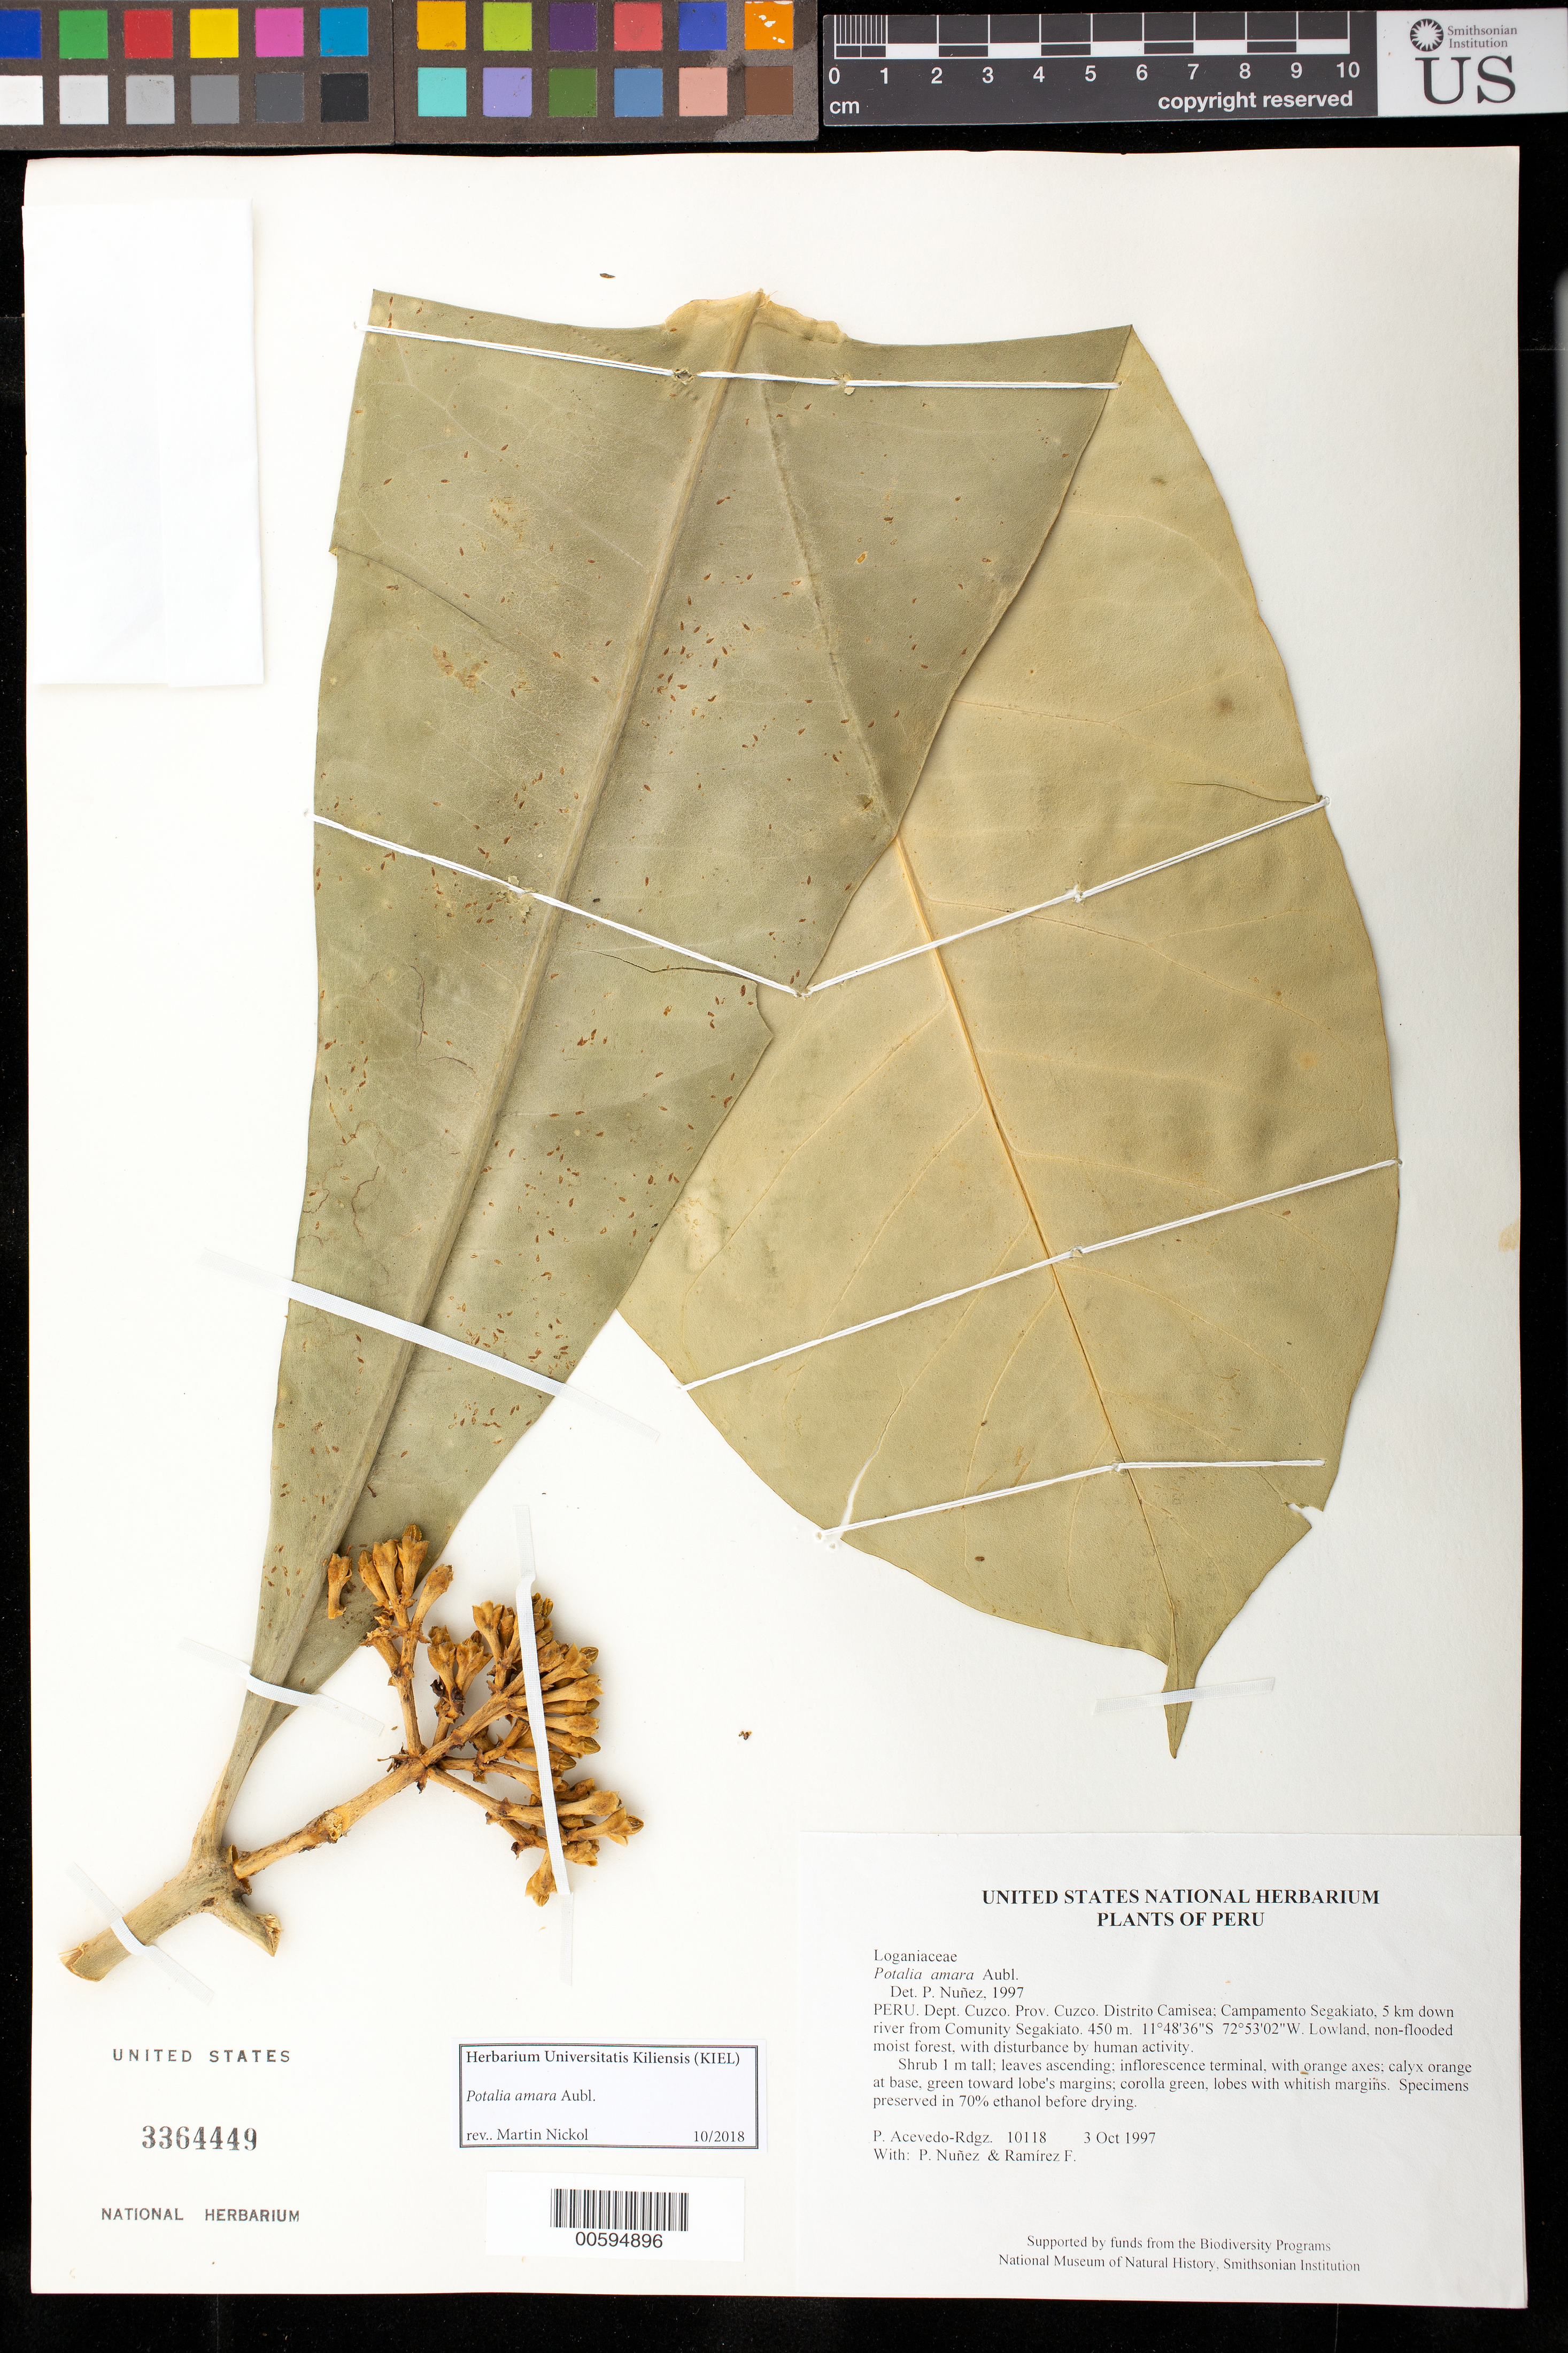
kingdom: Plantae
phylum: Tracheophyta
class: Magnoliopsida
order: Gentianales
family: Gentianaceae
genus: Potalia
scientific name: Potalia amara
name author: Aubl.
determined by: Nuñez V., Percy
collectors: P. Acevedo-Rodr., P. Nuñez V. & F. Ramirez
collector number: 10118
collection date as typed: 03 Oct 1997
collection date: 1997-10-03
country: Peru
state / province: Cusco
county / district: Cusco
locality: Distrito Camisea; Campamento Segakiato, 5 km down river from Comunity Segakiato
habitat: Lowland, non-flooded moist forest, with disturbance by human activity.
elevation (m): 450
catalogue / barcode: US 3364449